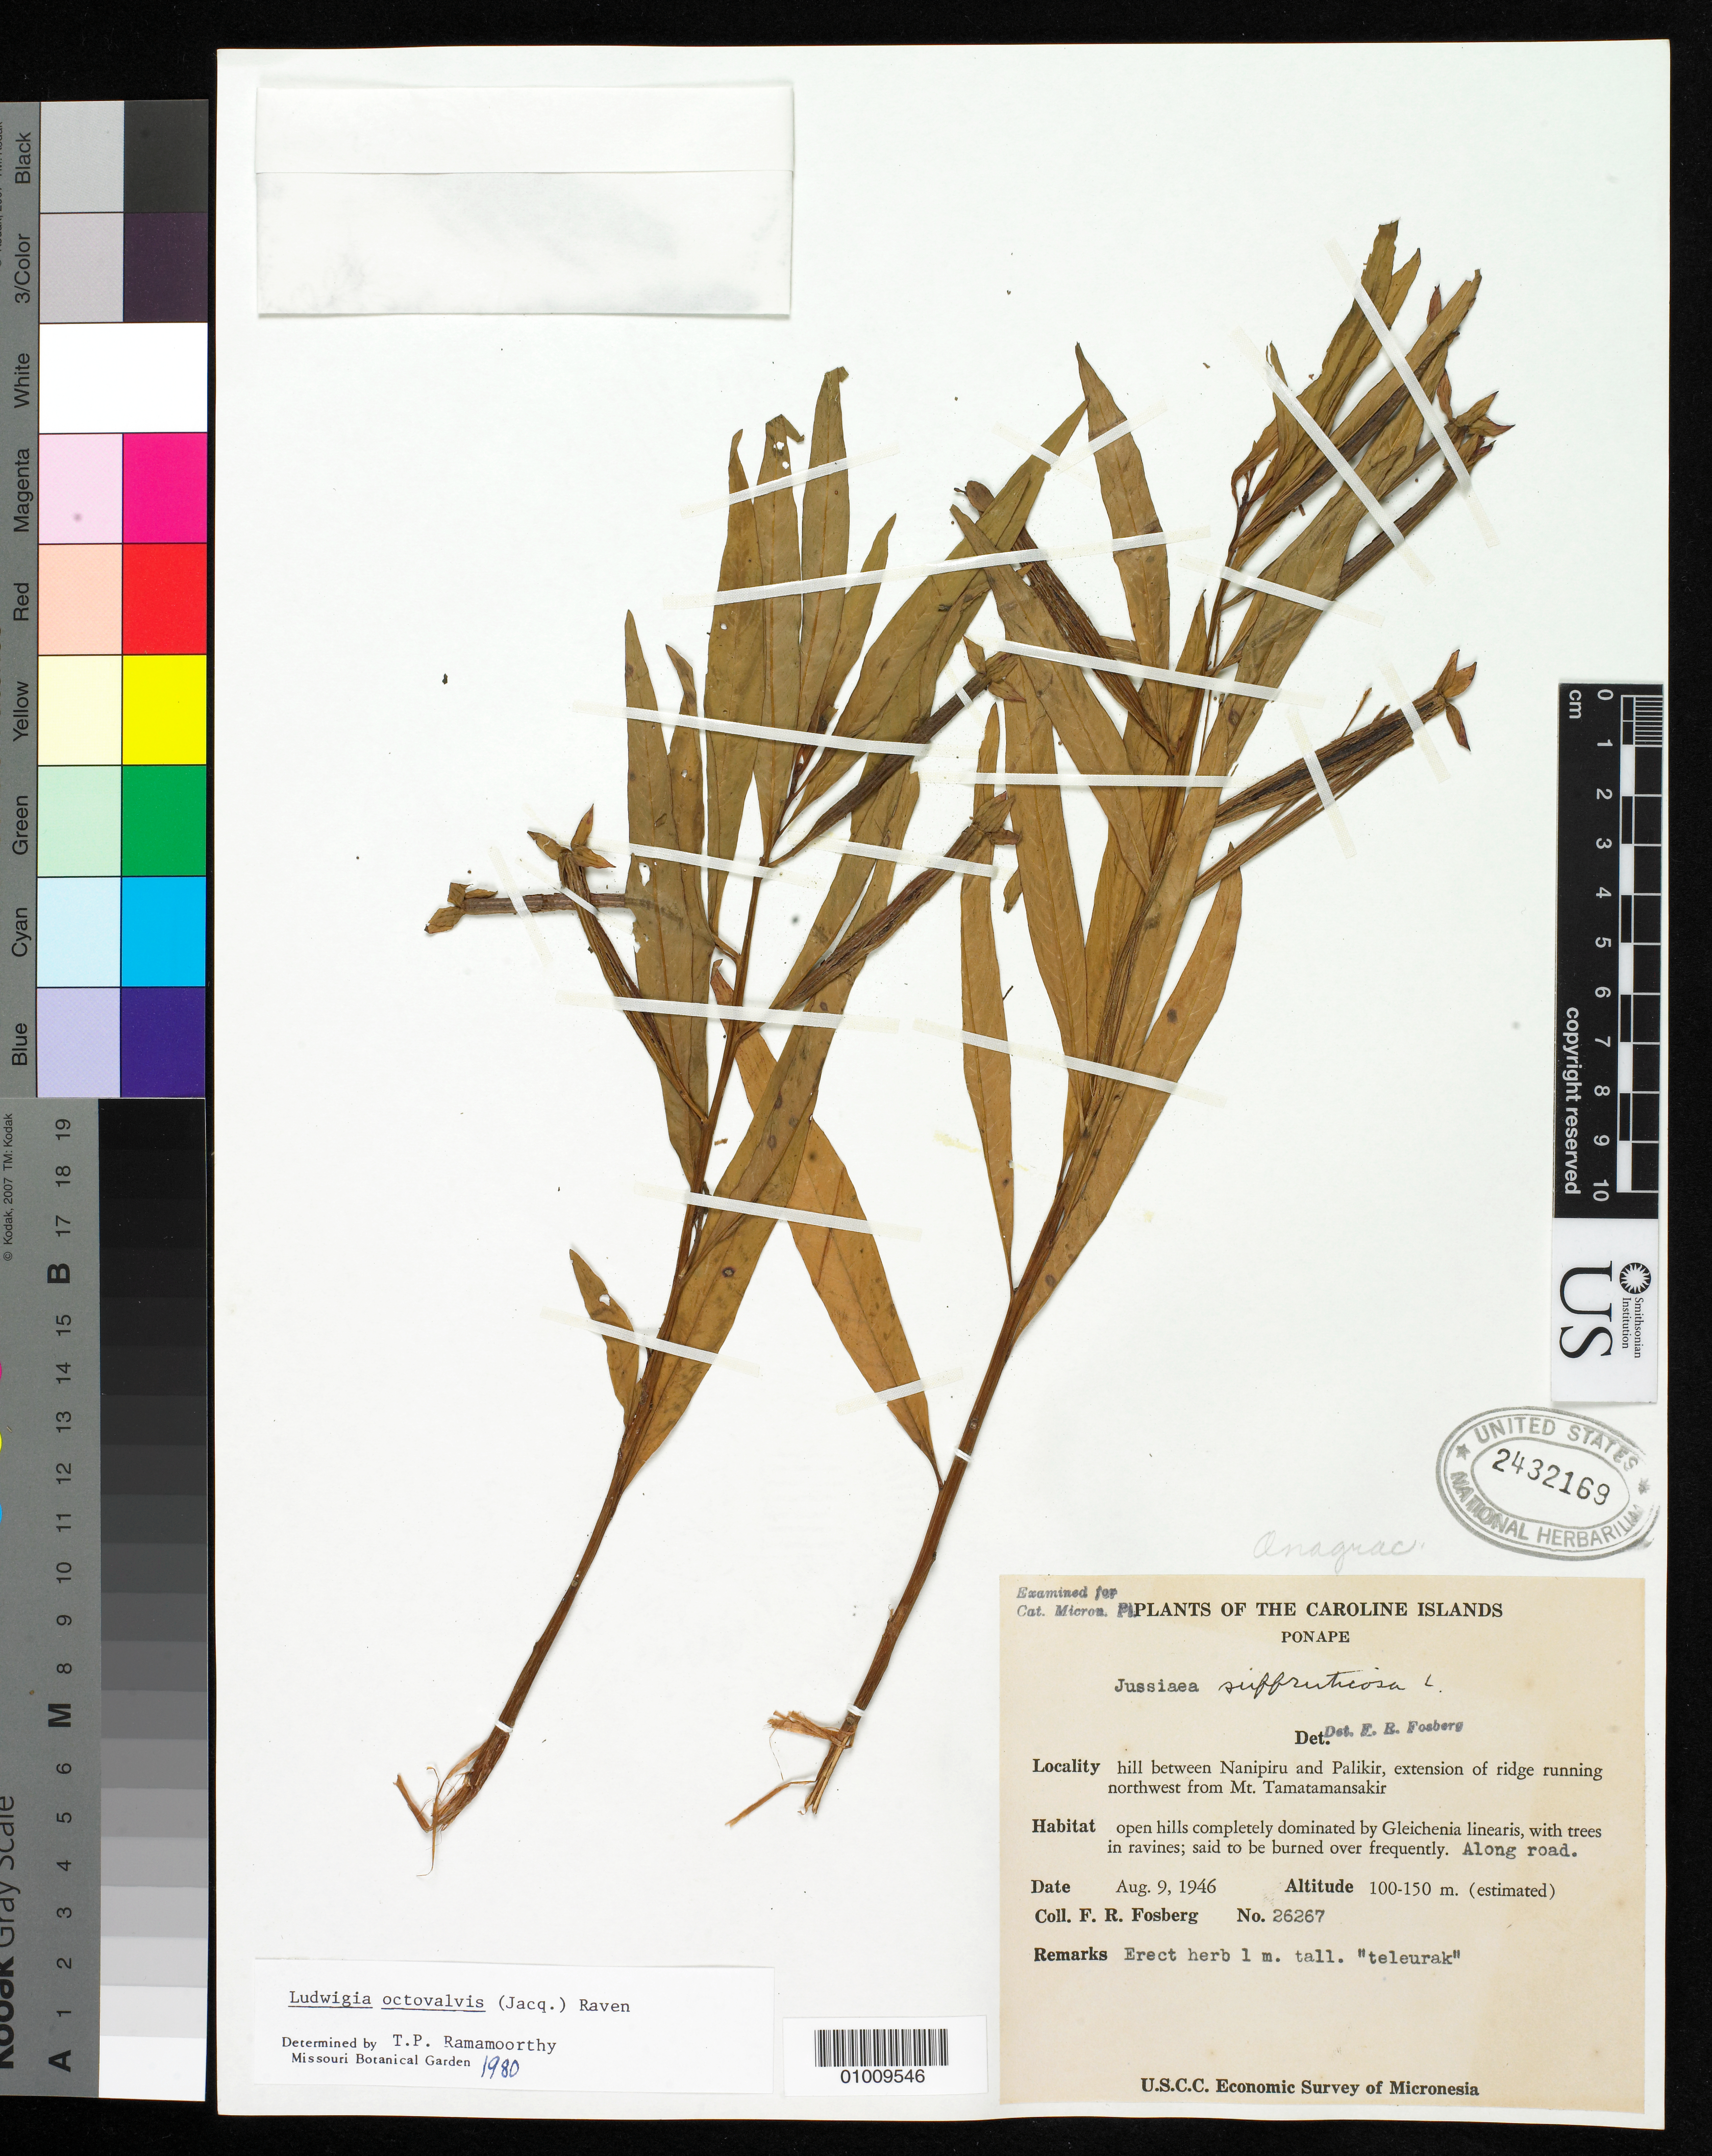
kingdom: Plantae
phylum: Tracheophyta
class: Magnoliopsida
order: Myrtales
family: Onagraceae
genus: Ludwigia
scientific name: Ludwigia octovalvis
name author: (Jacq.) P.H. Raven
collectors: F. R. Fosberg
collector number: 26267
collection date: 1946-08-09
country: Micronesia, Federated States of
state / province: Pohnpei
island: Pohnpei [Ponape]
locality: Hill between Nanipiru and Palikir, extension of ridge runnning NW from Mt. Tamatamansakir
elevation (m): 100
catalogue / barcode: US 2432169